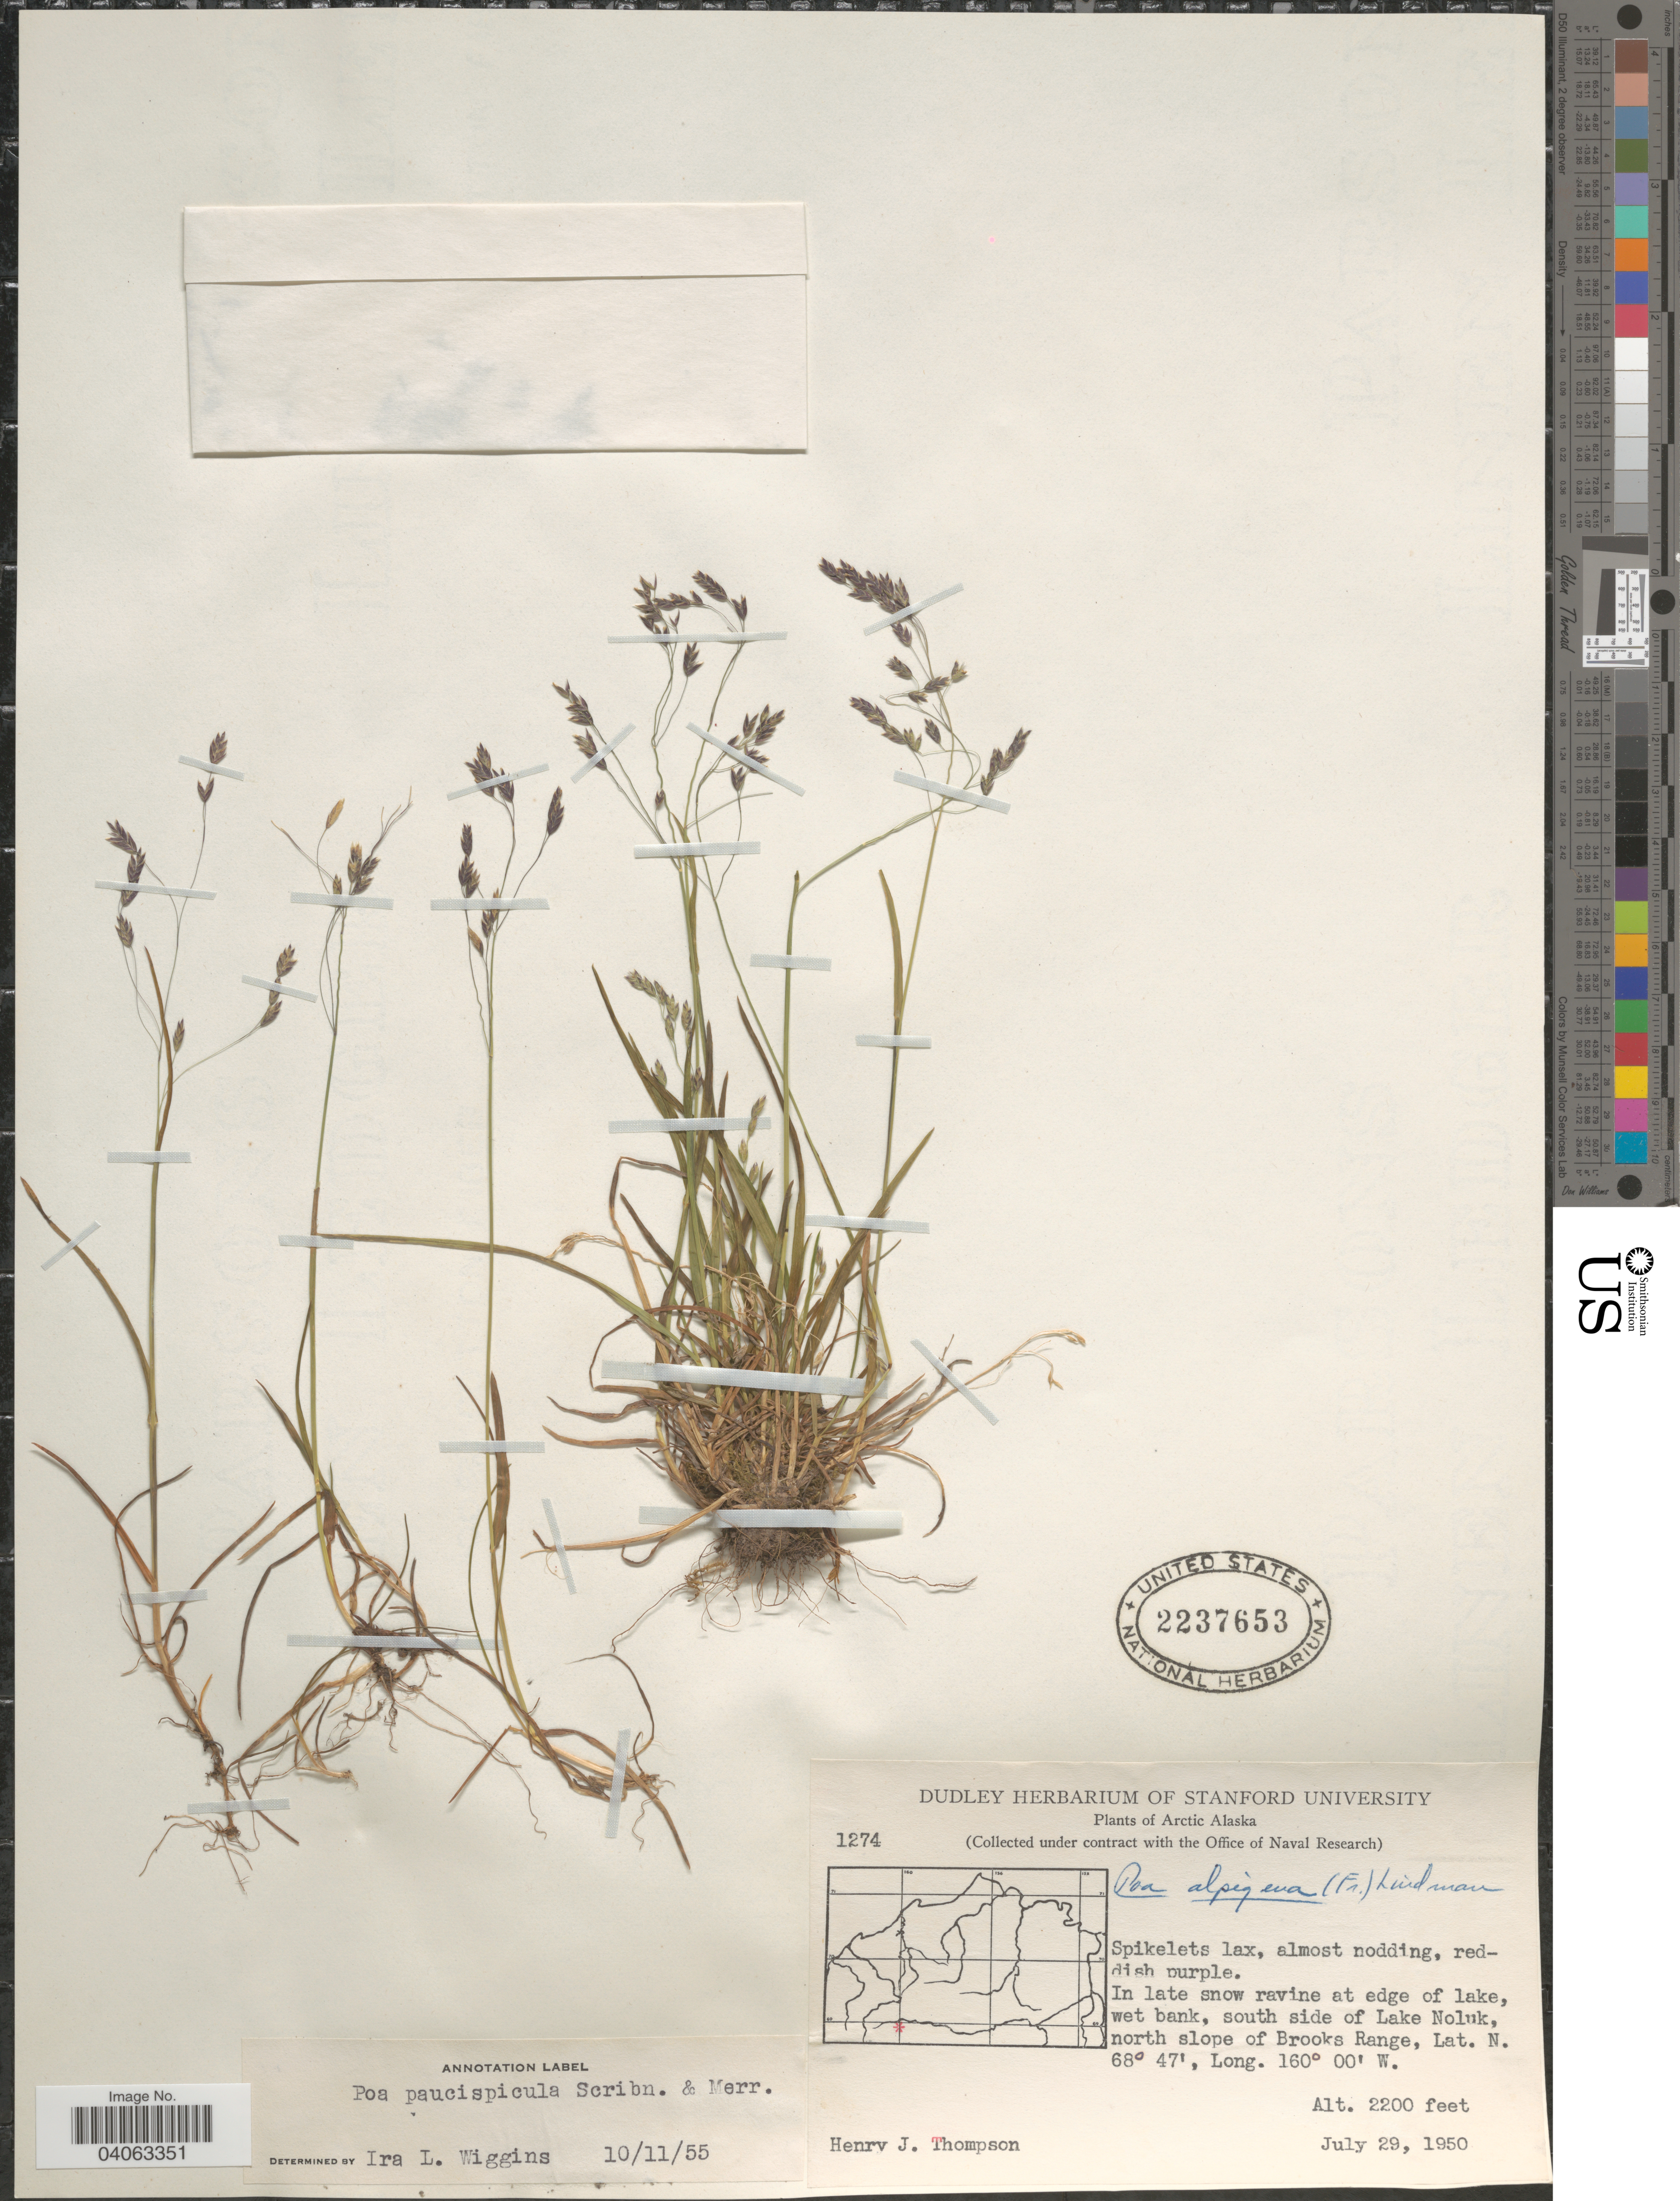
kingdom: Plantae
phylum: Tracheophyta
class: Liliopsida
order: Poales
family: Poaceae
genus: Poa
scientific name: Poa pratensis subsp. alpigena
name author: (Lindm.) Hiitonen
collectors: H. J. Thompson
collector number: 1274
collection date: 1950-07-29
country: United States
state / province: Alaska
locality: Arctic Alaska. In late snow ravine at edge of lake, wet bank, south side of Lake Noluk, north slope of Brooks Range.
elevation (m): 671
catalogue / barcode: US 2237653